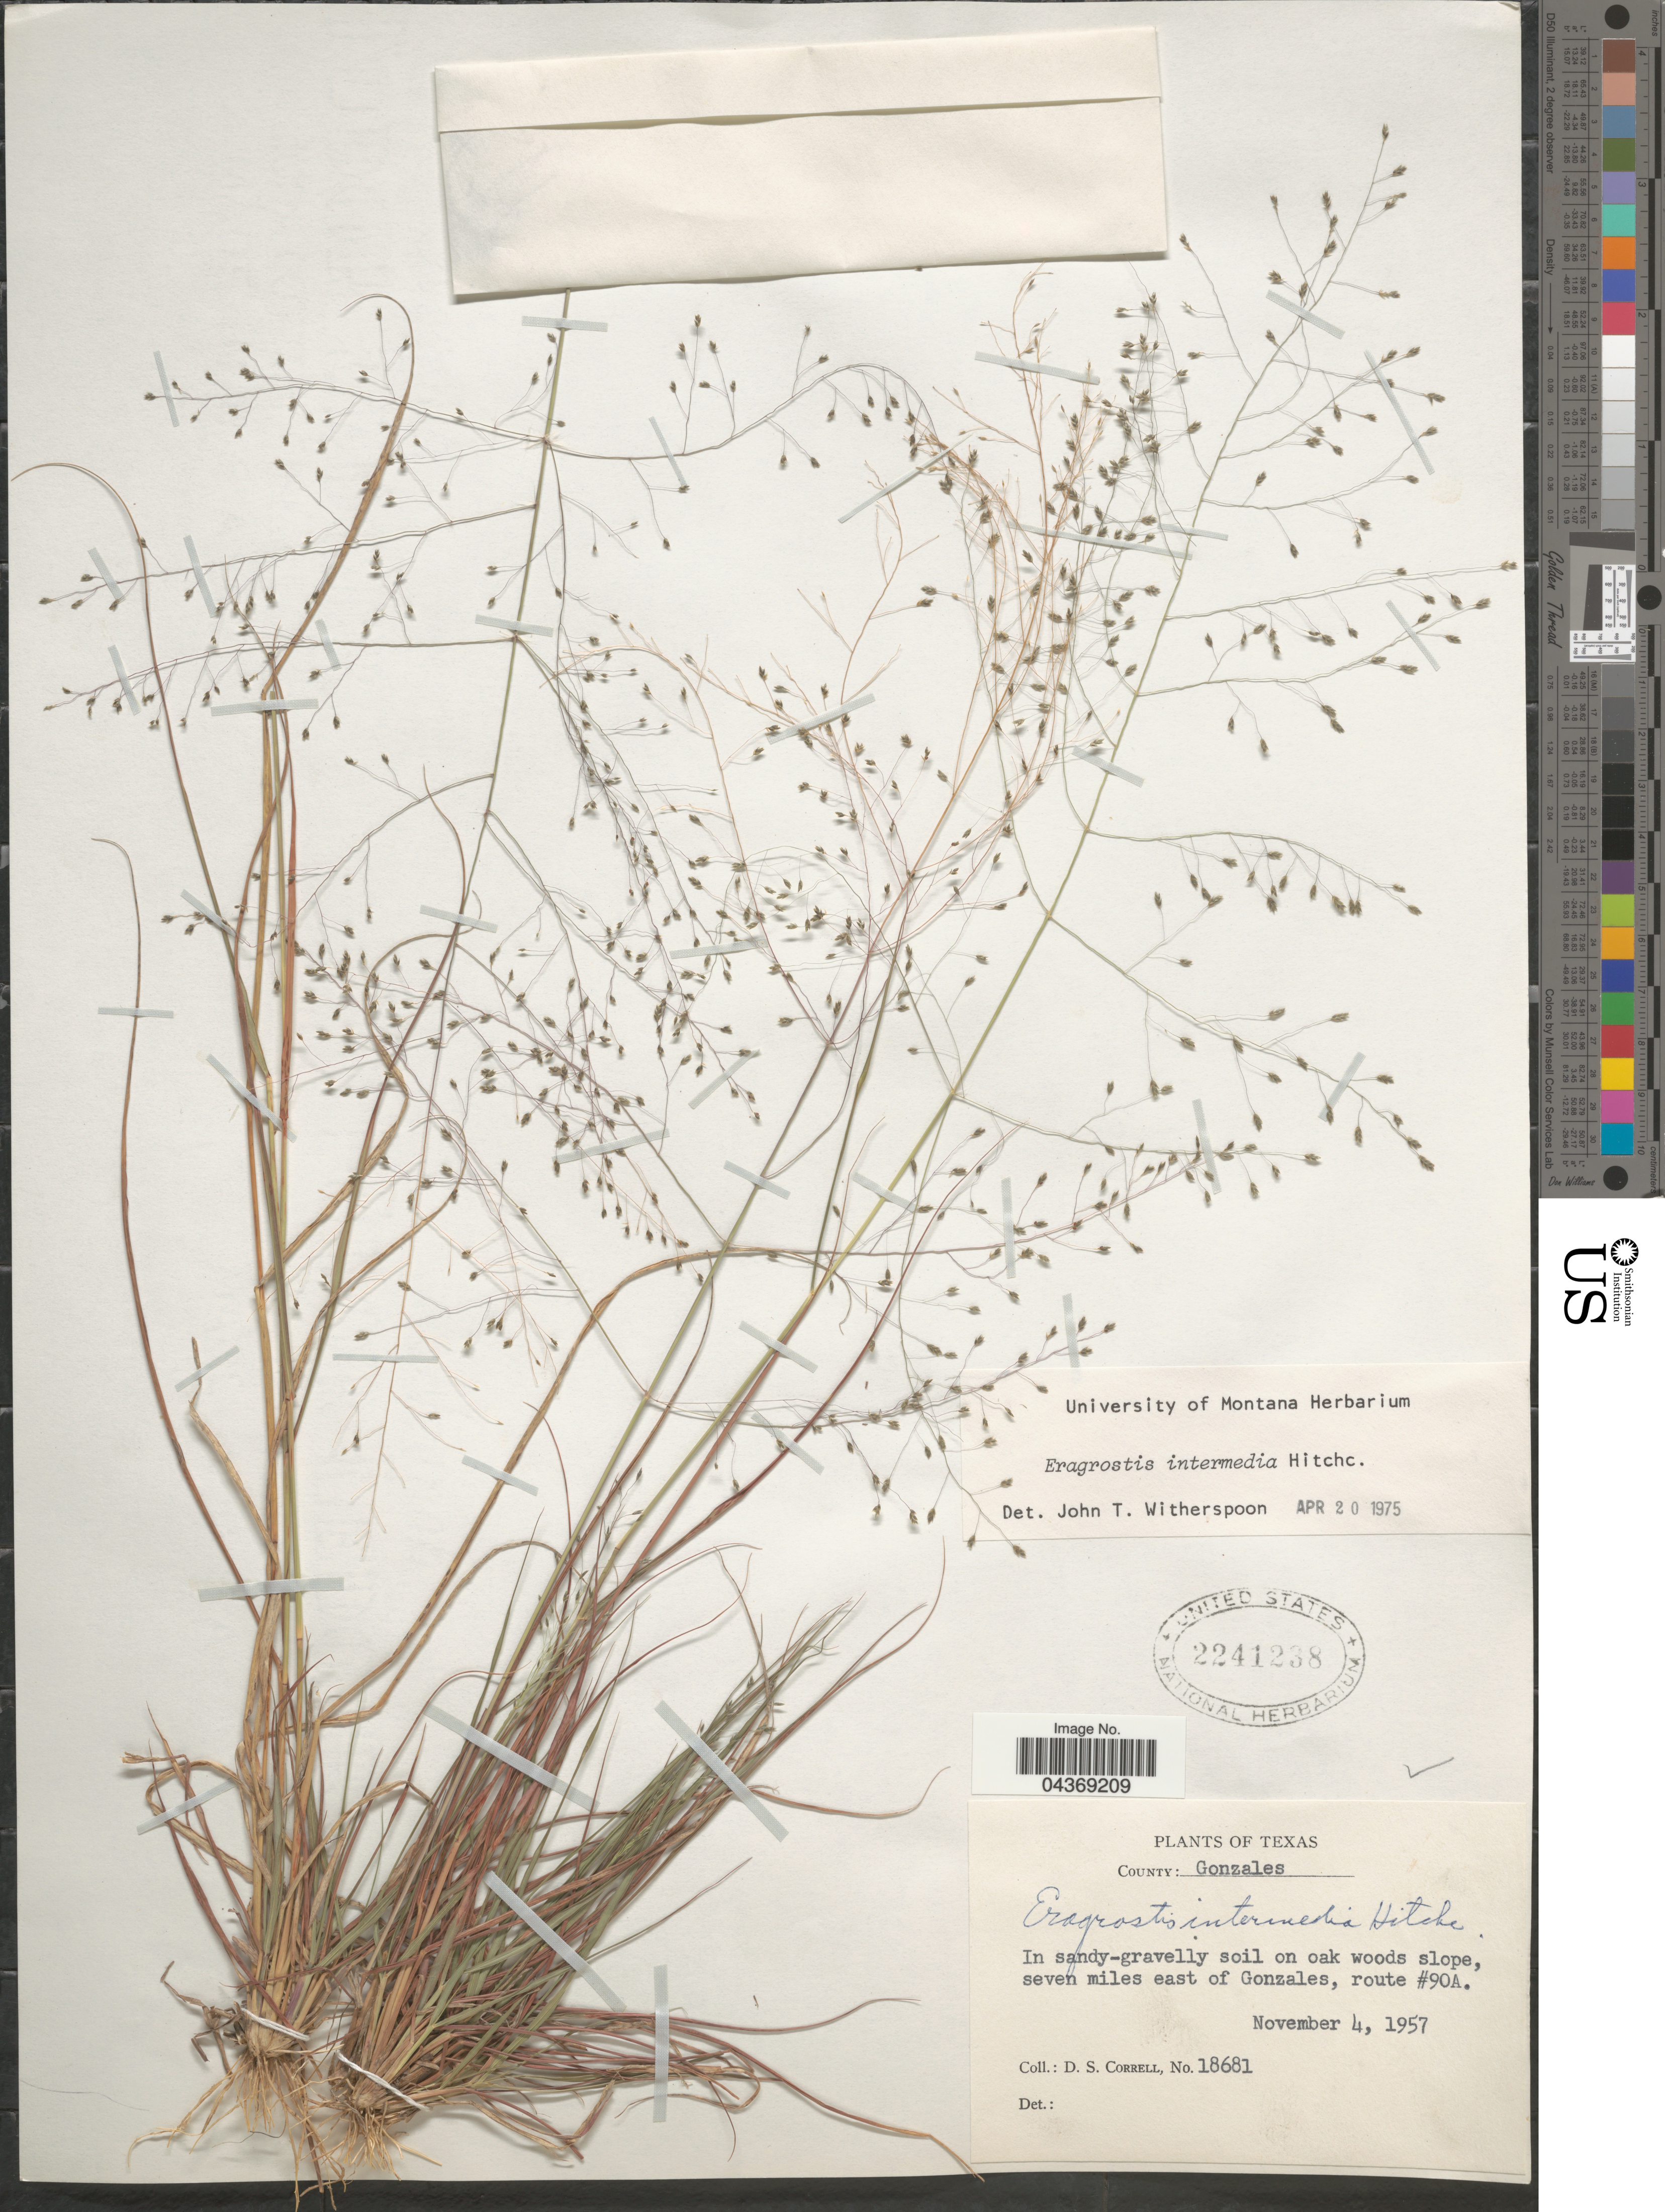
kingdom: Plantae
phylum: Tracheophyta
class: Liliopsida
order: Poales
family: Poaceae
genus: Eragrostis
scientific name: Eragrostis intermedia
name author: Hitchc.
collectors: D. S. Correll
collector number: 18681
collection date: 1957-11-04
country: United States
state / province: Texas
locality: County: Gonzales. Seven miles east of Gonzales, route #90A.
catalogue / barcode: US 2241238